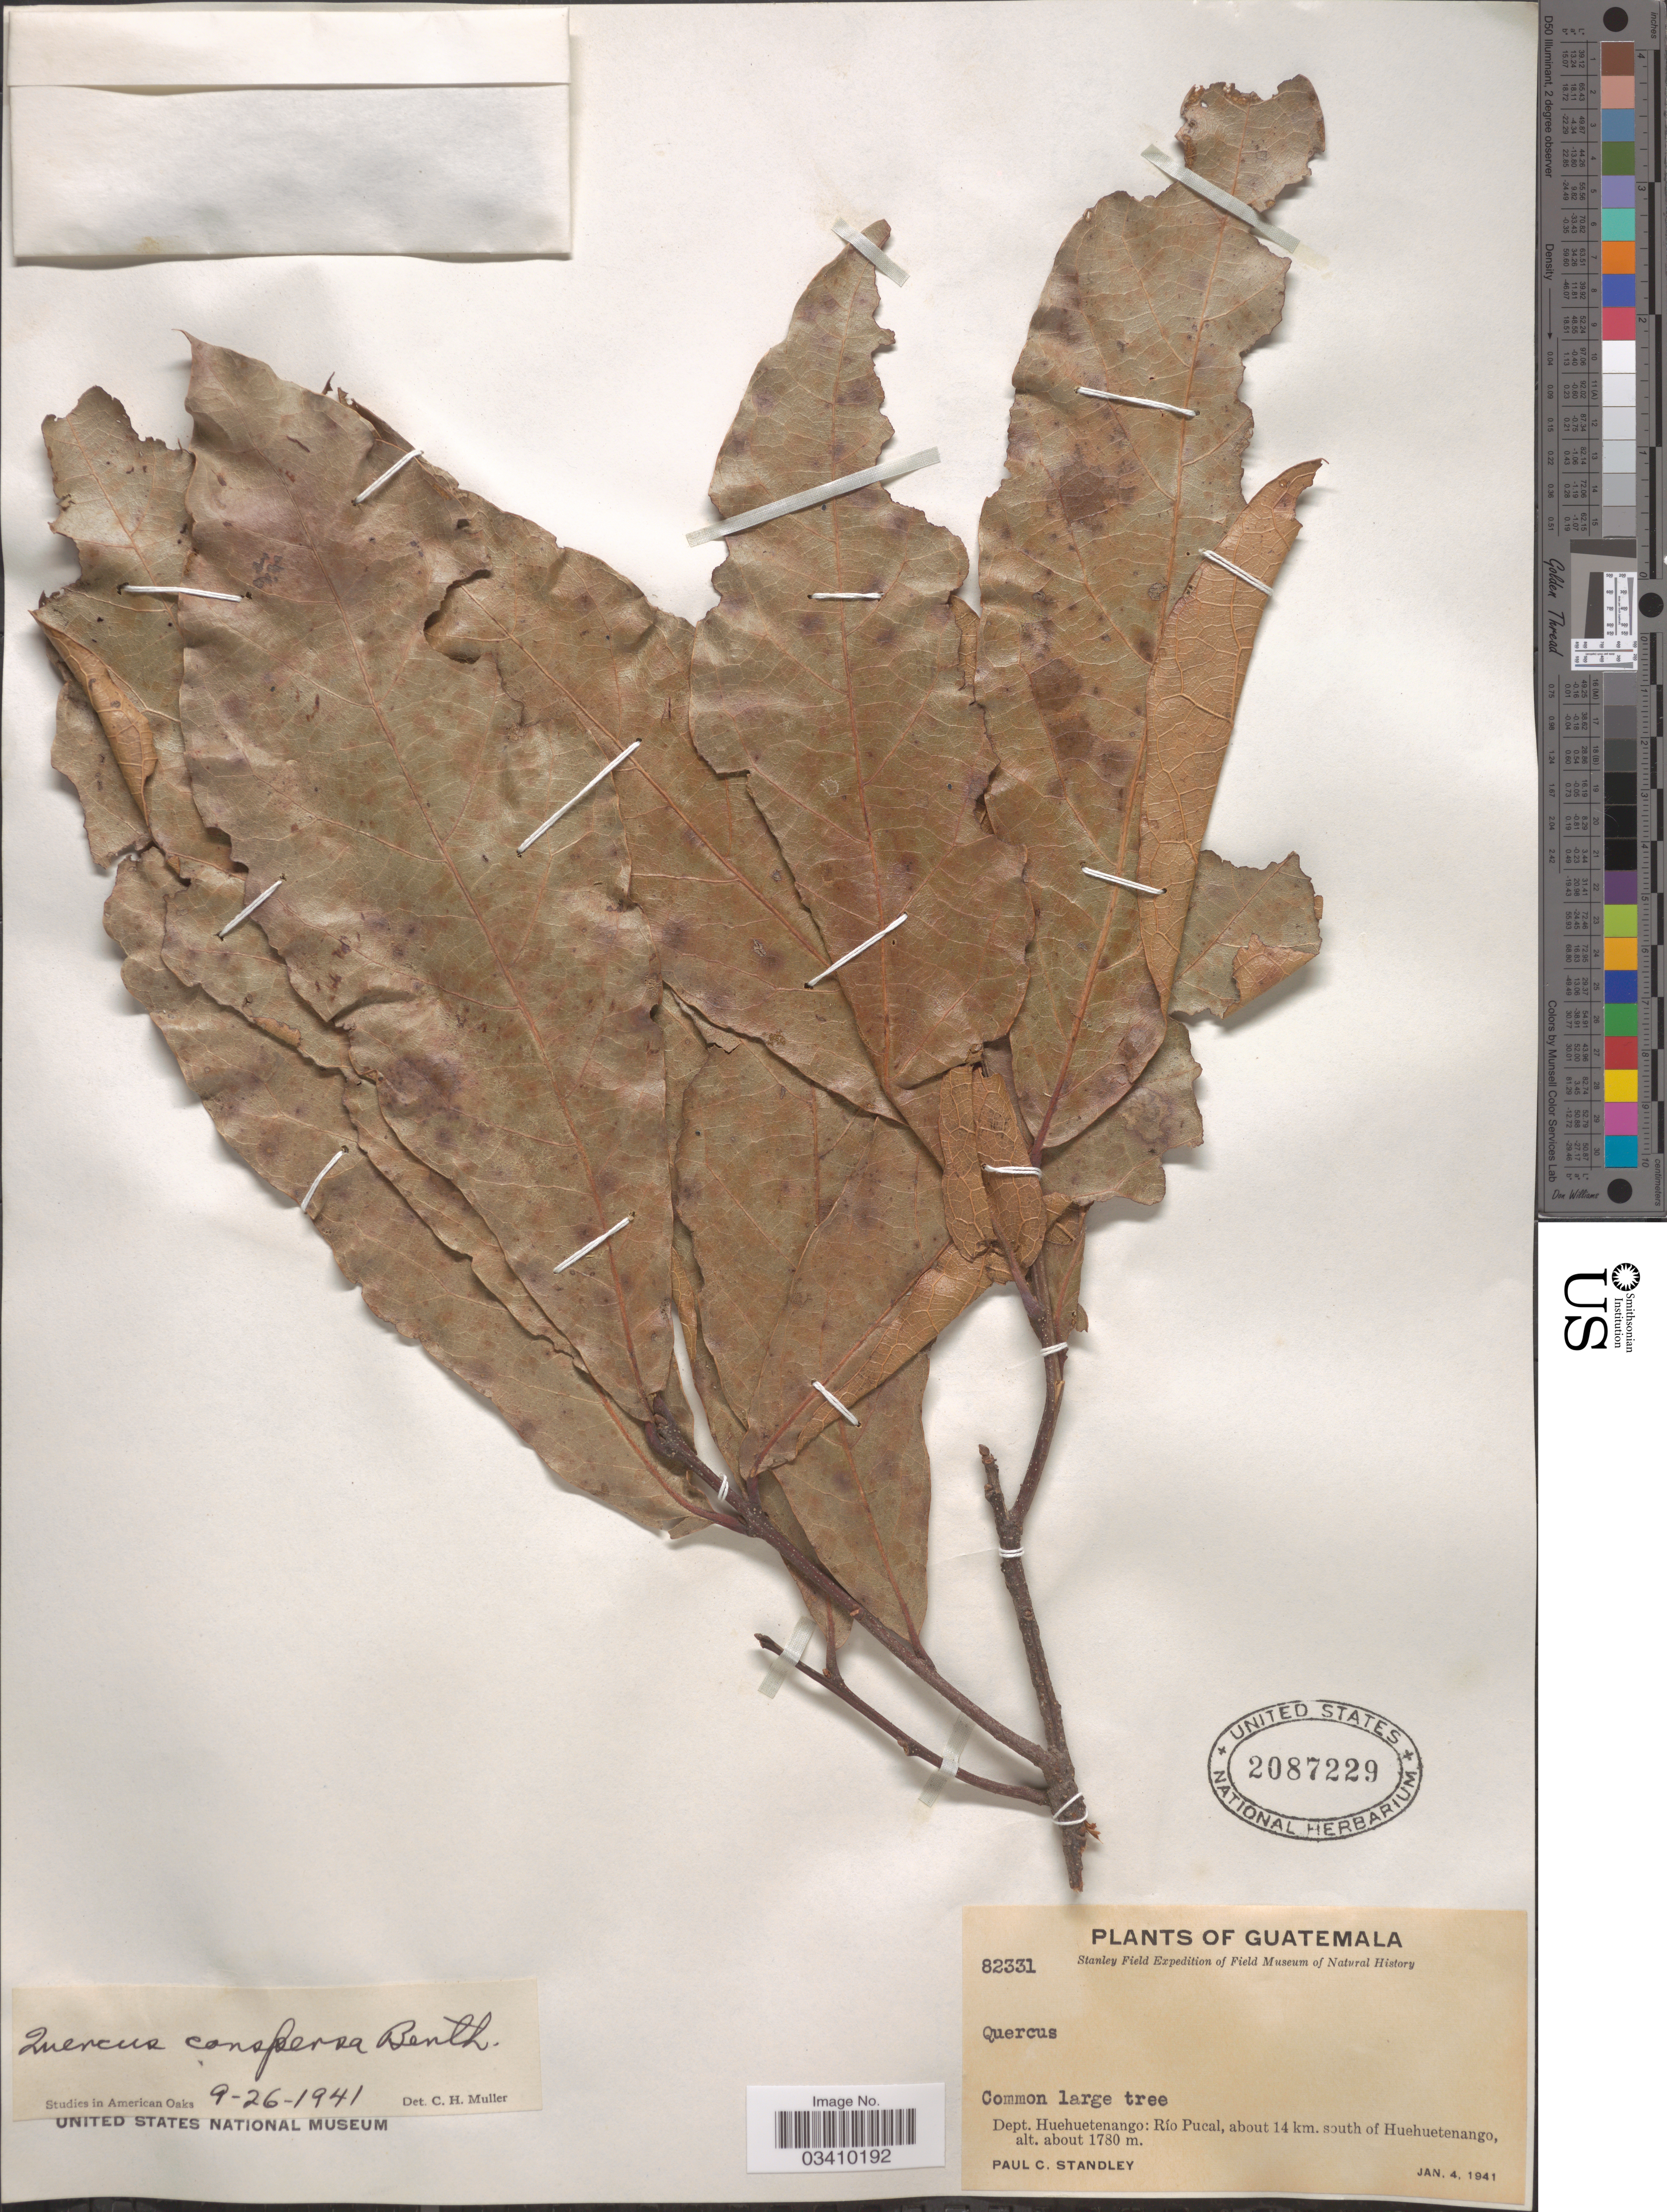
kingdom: Plantae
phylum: Tracheophyta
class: Magnoliopsida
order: Fagales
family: Fagaceae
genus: Quercus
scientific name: Quercus conspersa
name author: Benth.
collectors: P. C. Standley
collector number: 82331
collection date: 1941-01-04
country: Guatemala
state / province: Huehuetenango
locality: Dept. Huehuetenango: Río Pucal, about 14 km. south of Huehuetenango.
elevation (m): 1780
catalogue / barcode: US 2087229